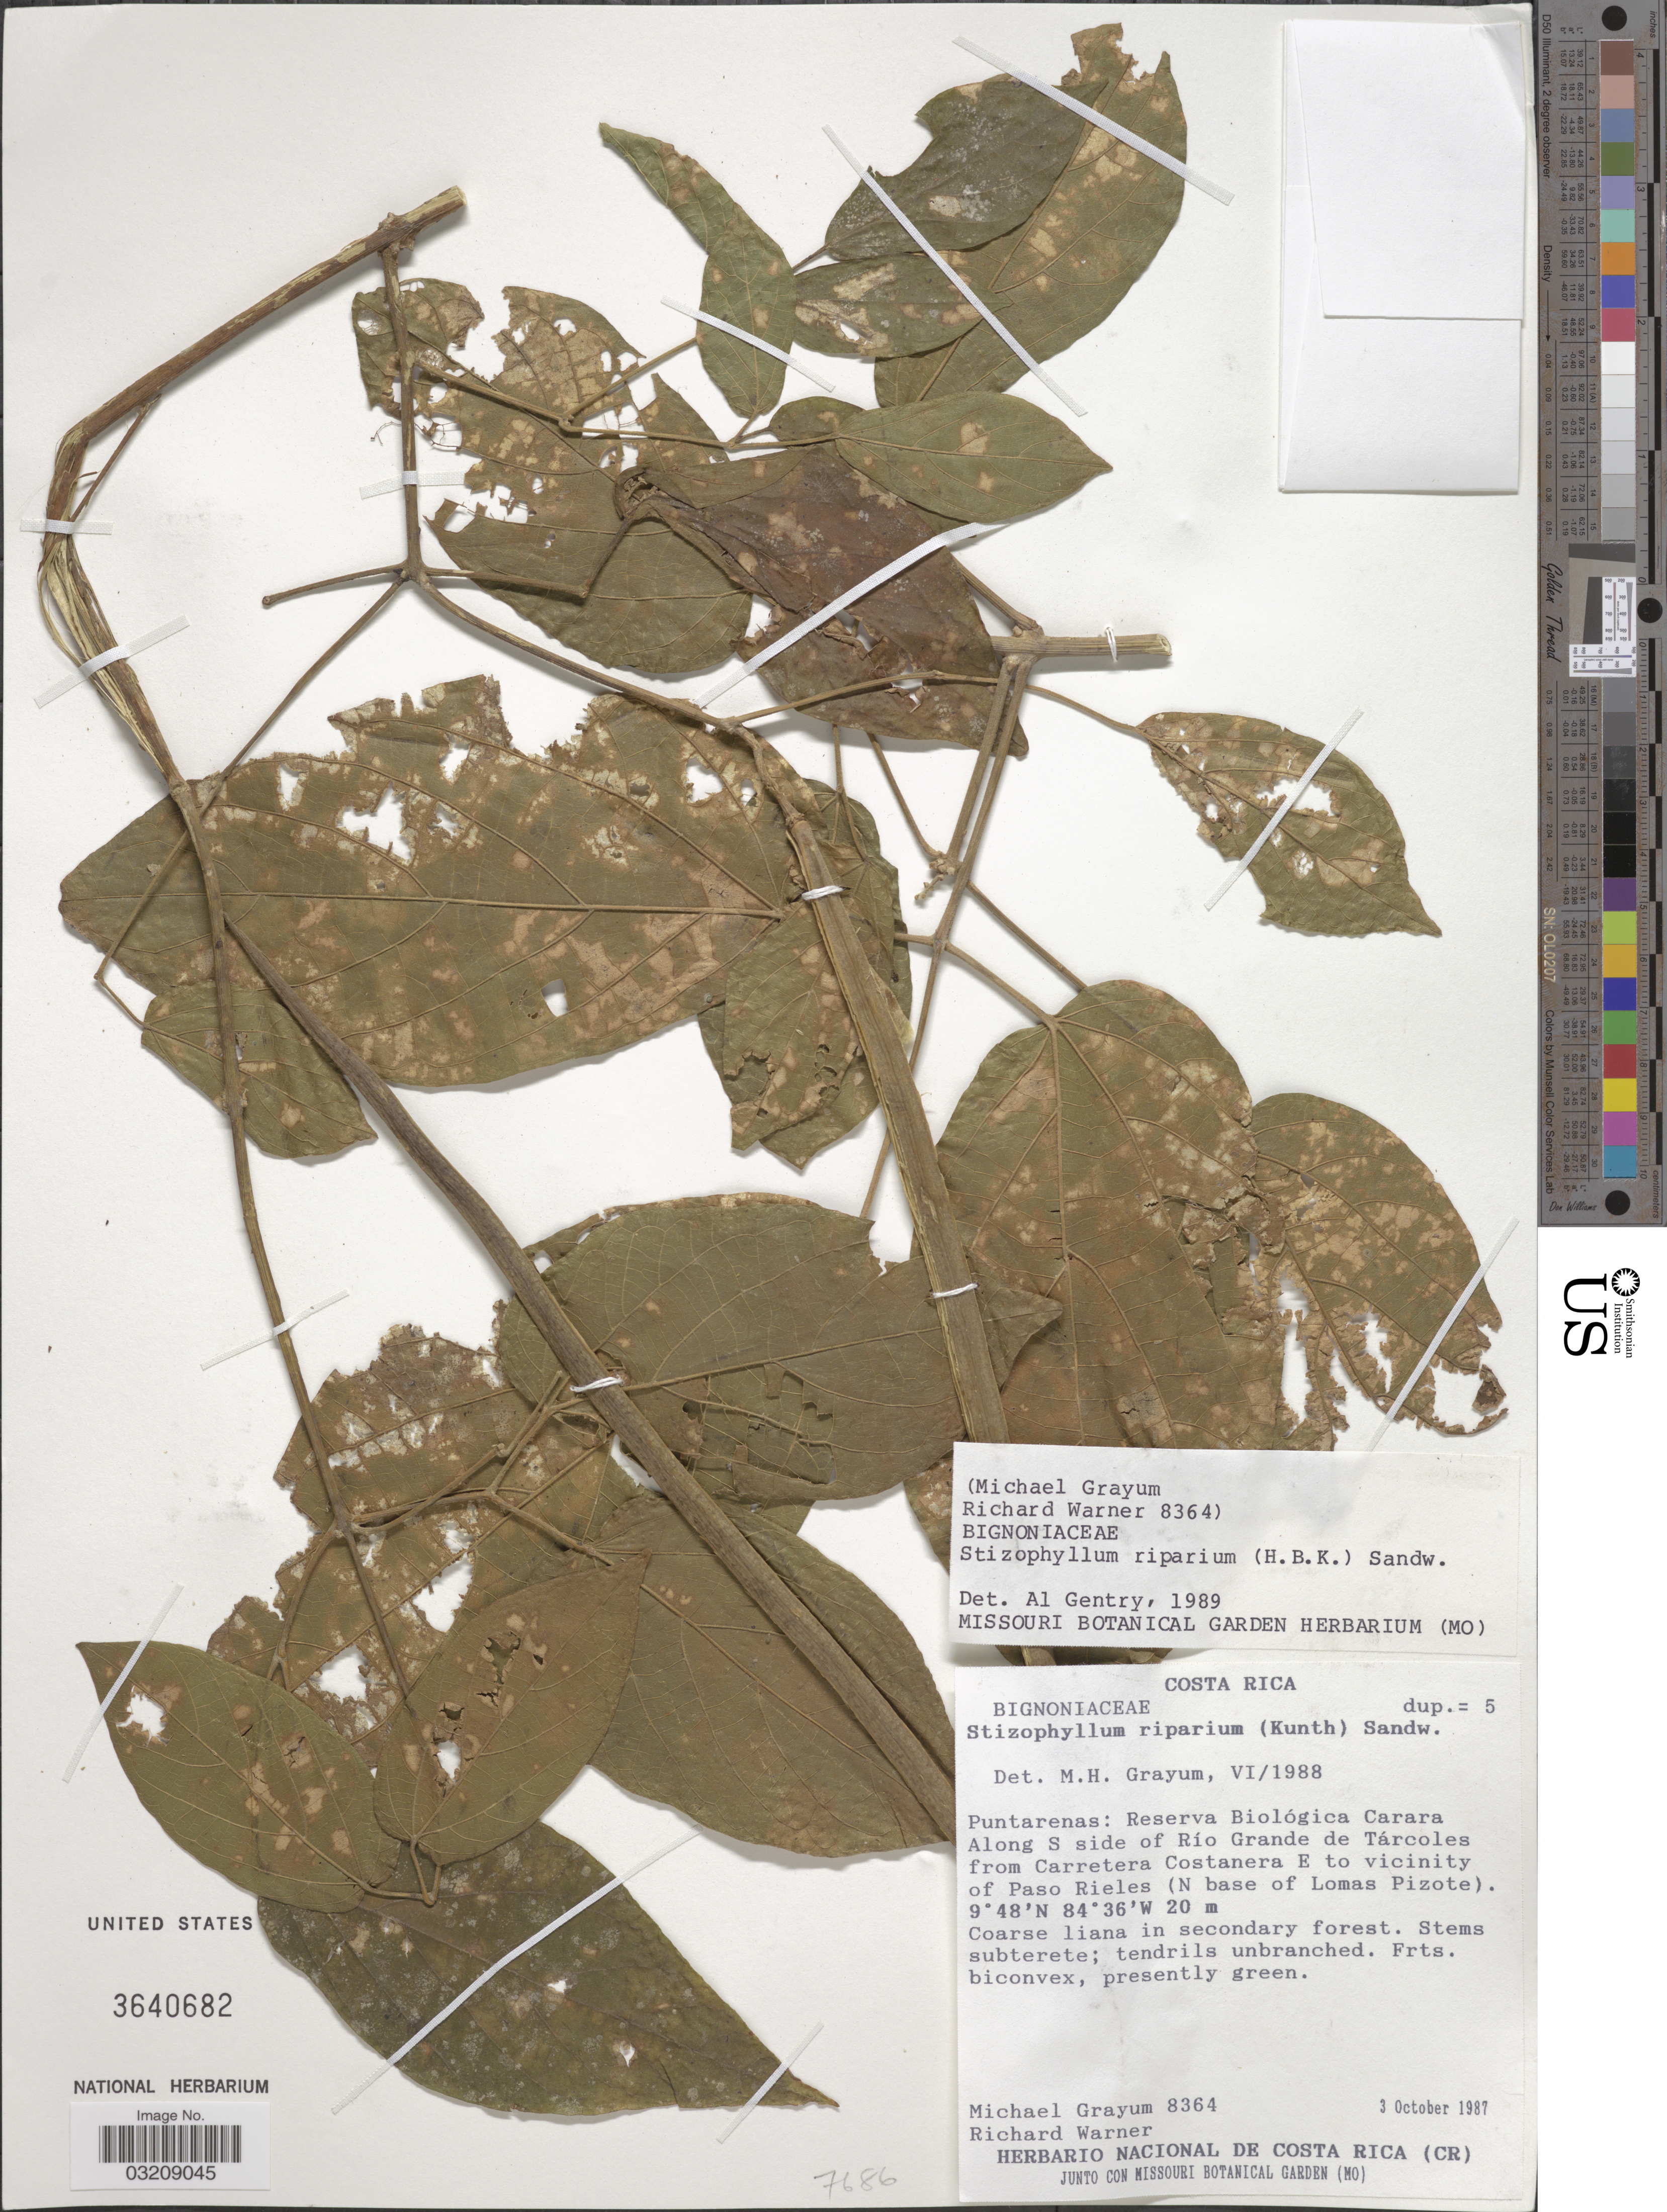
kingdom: Plantae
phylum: Tracheophyta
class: Magnoliopsida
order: Lamiales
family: Bignoniaceae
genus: Stizophyllum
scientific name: Stizophyllum riparium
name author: (Kunth) Sandwith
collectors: M. H. Grayum & R. Warner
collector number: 8364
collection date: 1987-10-03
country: Costa Rica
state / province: Puntarenas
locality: Reserva Biológica Carara Along S side of Río Grande de Tárcoles from Carretera Costanera E to vicinity of Paso Rieles (N base of Lomas Pizote).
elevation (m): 20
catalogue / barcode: US 3640682